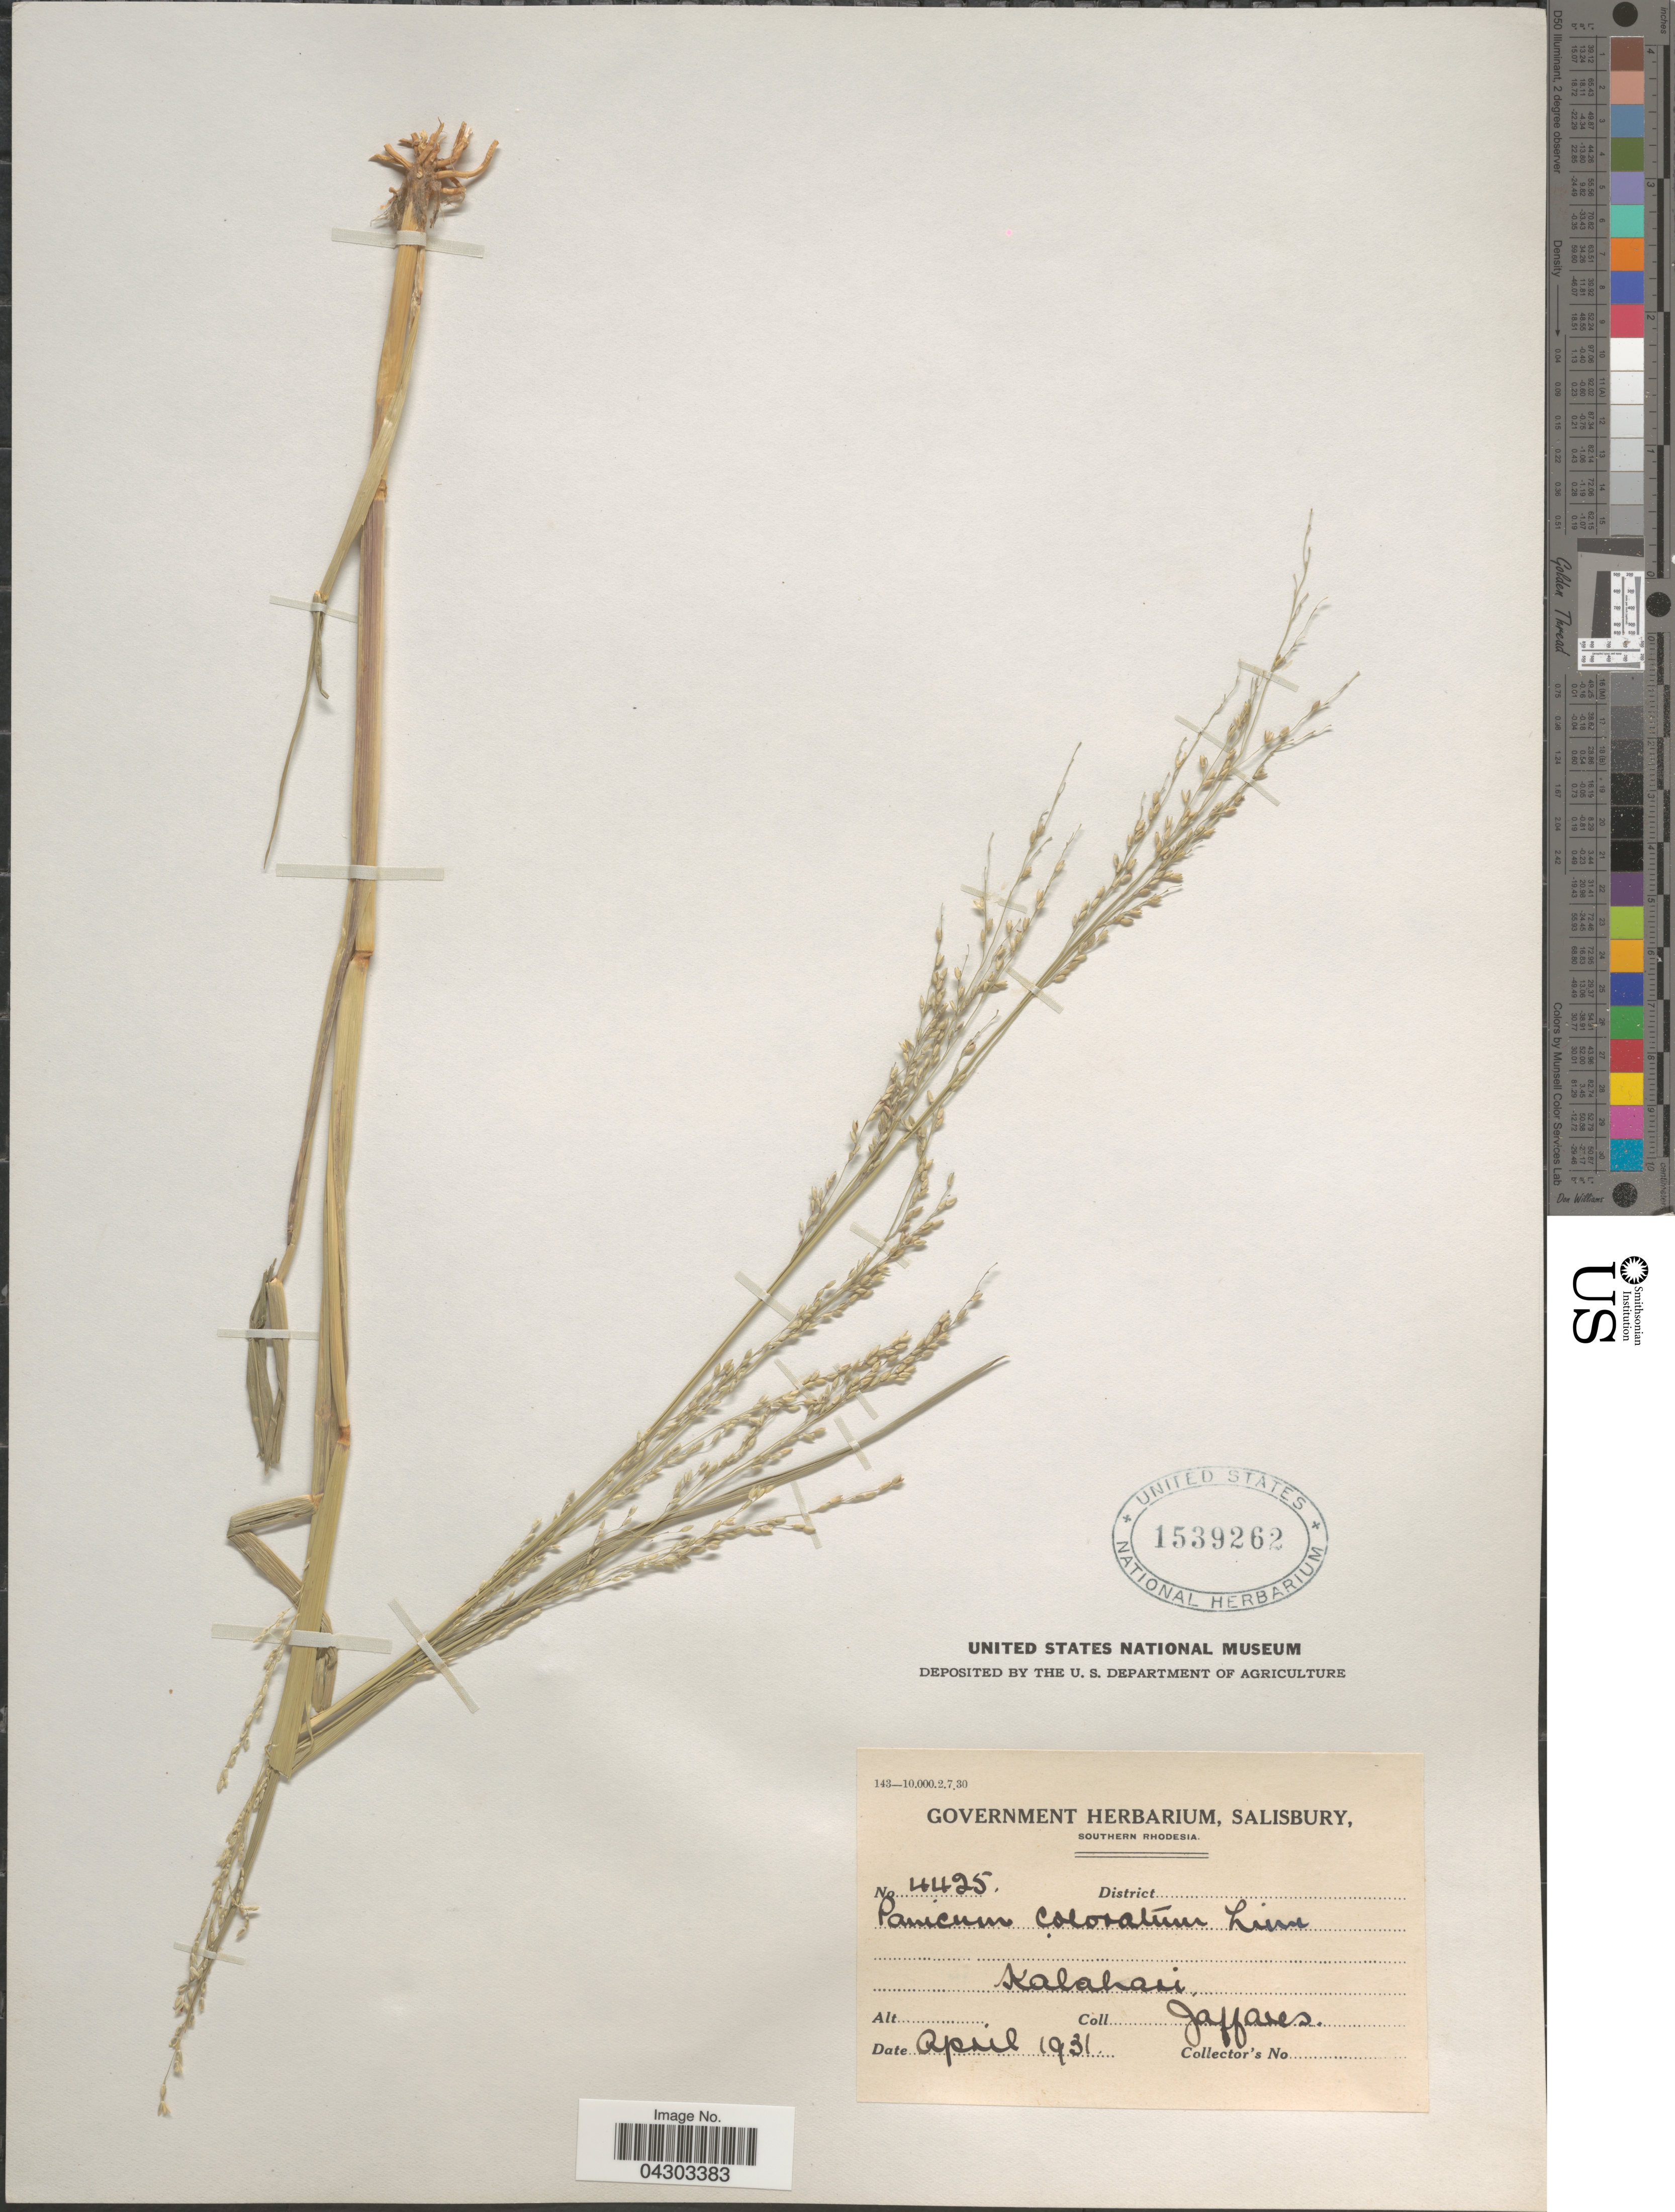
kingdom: Plantae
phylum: Tracheophyta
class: Liliopsida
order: Poales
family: Poaceae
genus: Panicum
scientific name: Panicum coloratum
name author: L.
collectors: Jaffares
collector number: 4425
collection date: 1931-04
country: Zimbabwe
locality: Southern Rhodesia. Kalahari.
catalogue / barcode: US 1539262